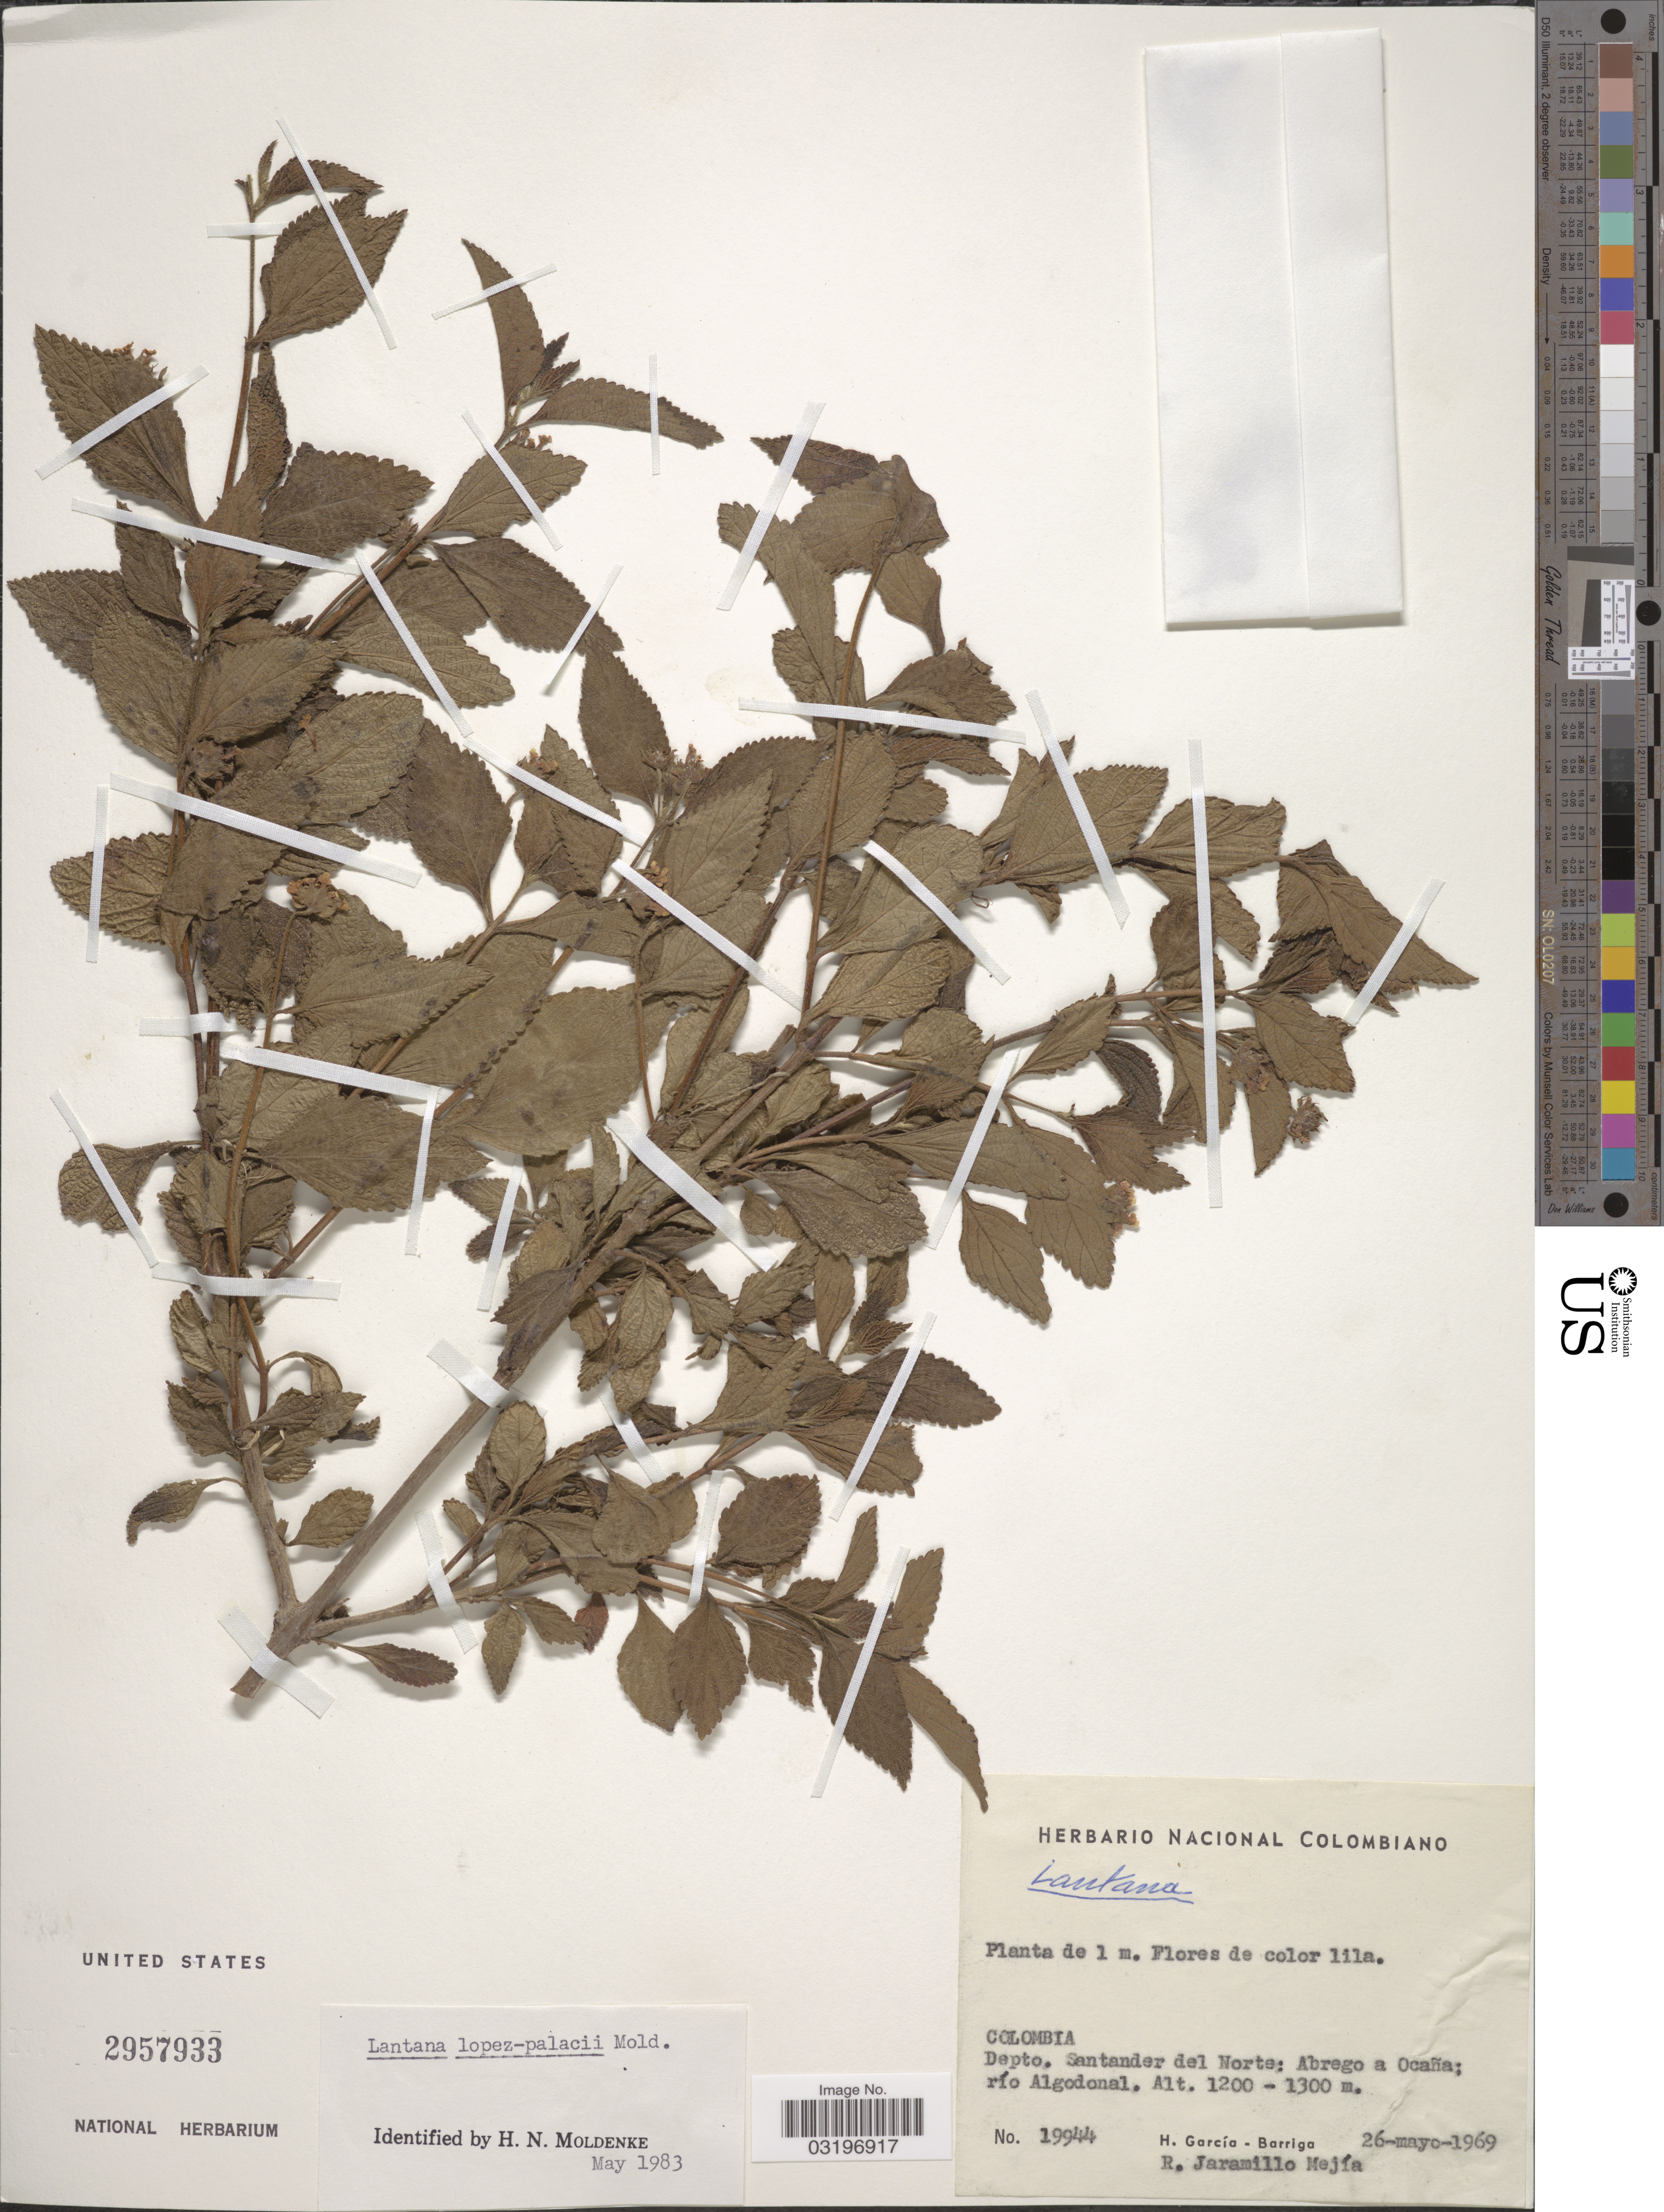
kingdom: Plantae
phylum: Tracheophyta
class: Magnoliopsida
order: Lamiales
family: Verbenaceae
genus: Lantana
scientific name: Lantana lopez-palacii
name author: Moldenke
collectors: H. García Barriga & R. Jaramillo M.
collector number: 19944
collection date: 1969-05-26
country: Colombia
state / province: Norte de Santander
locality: Depto. Santander del Norte: Abrego a Ocaña; río Algodonal.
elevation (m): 1200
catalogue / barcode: US 2957933